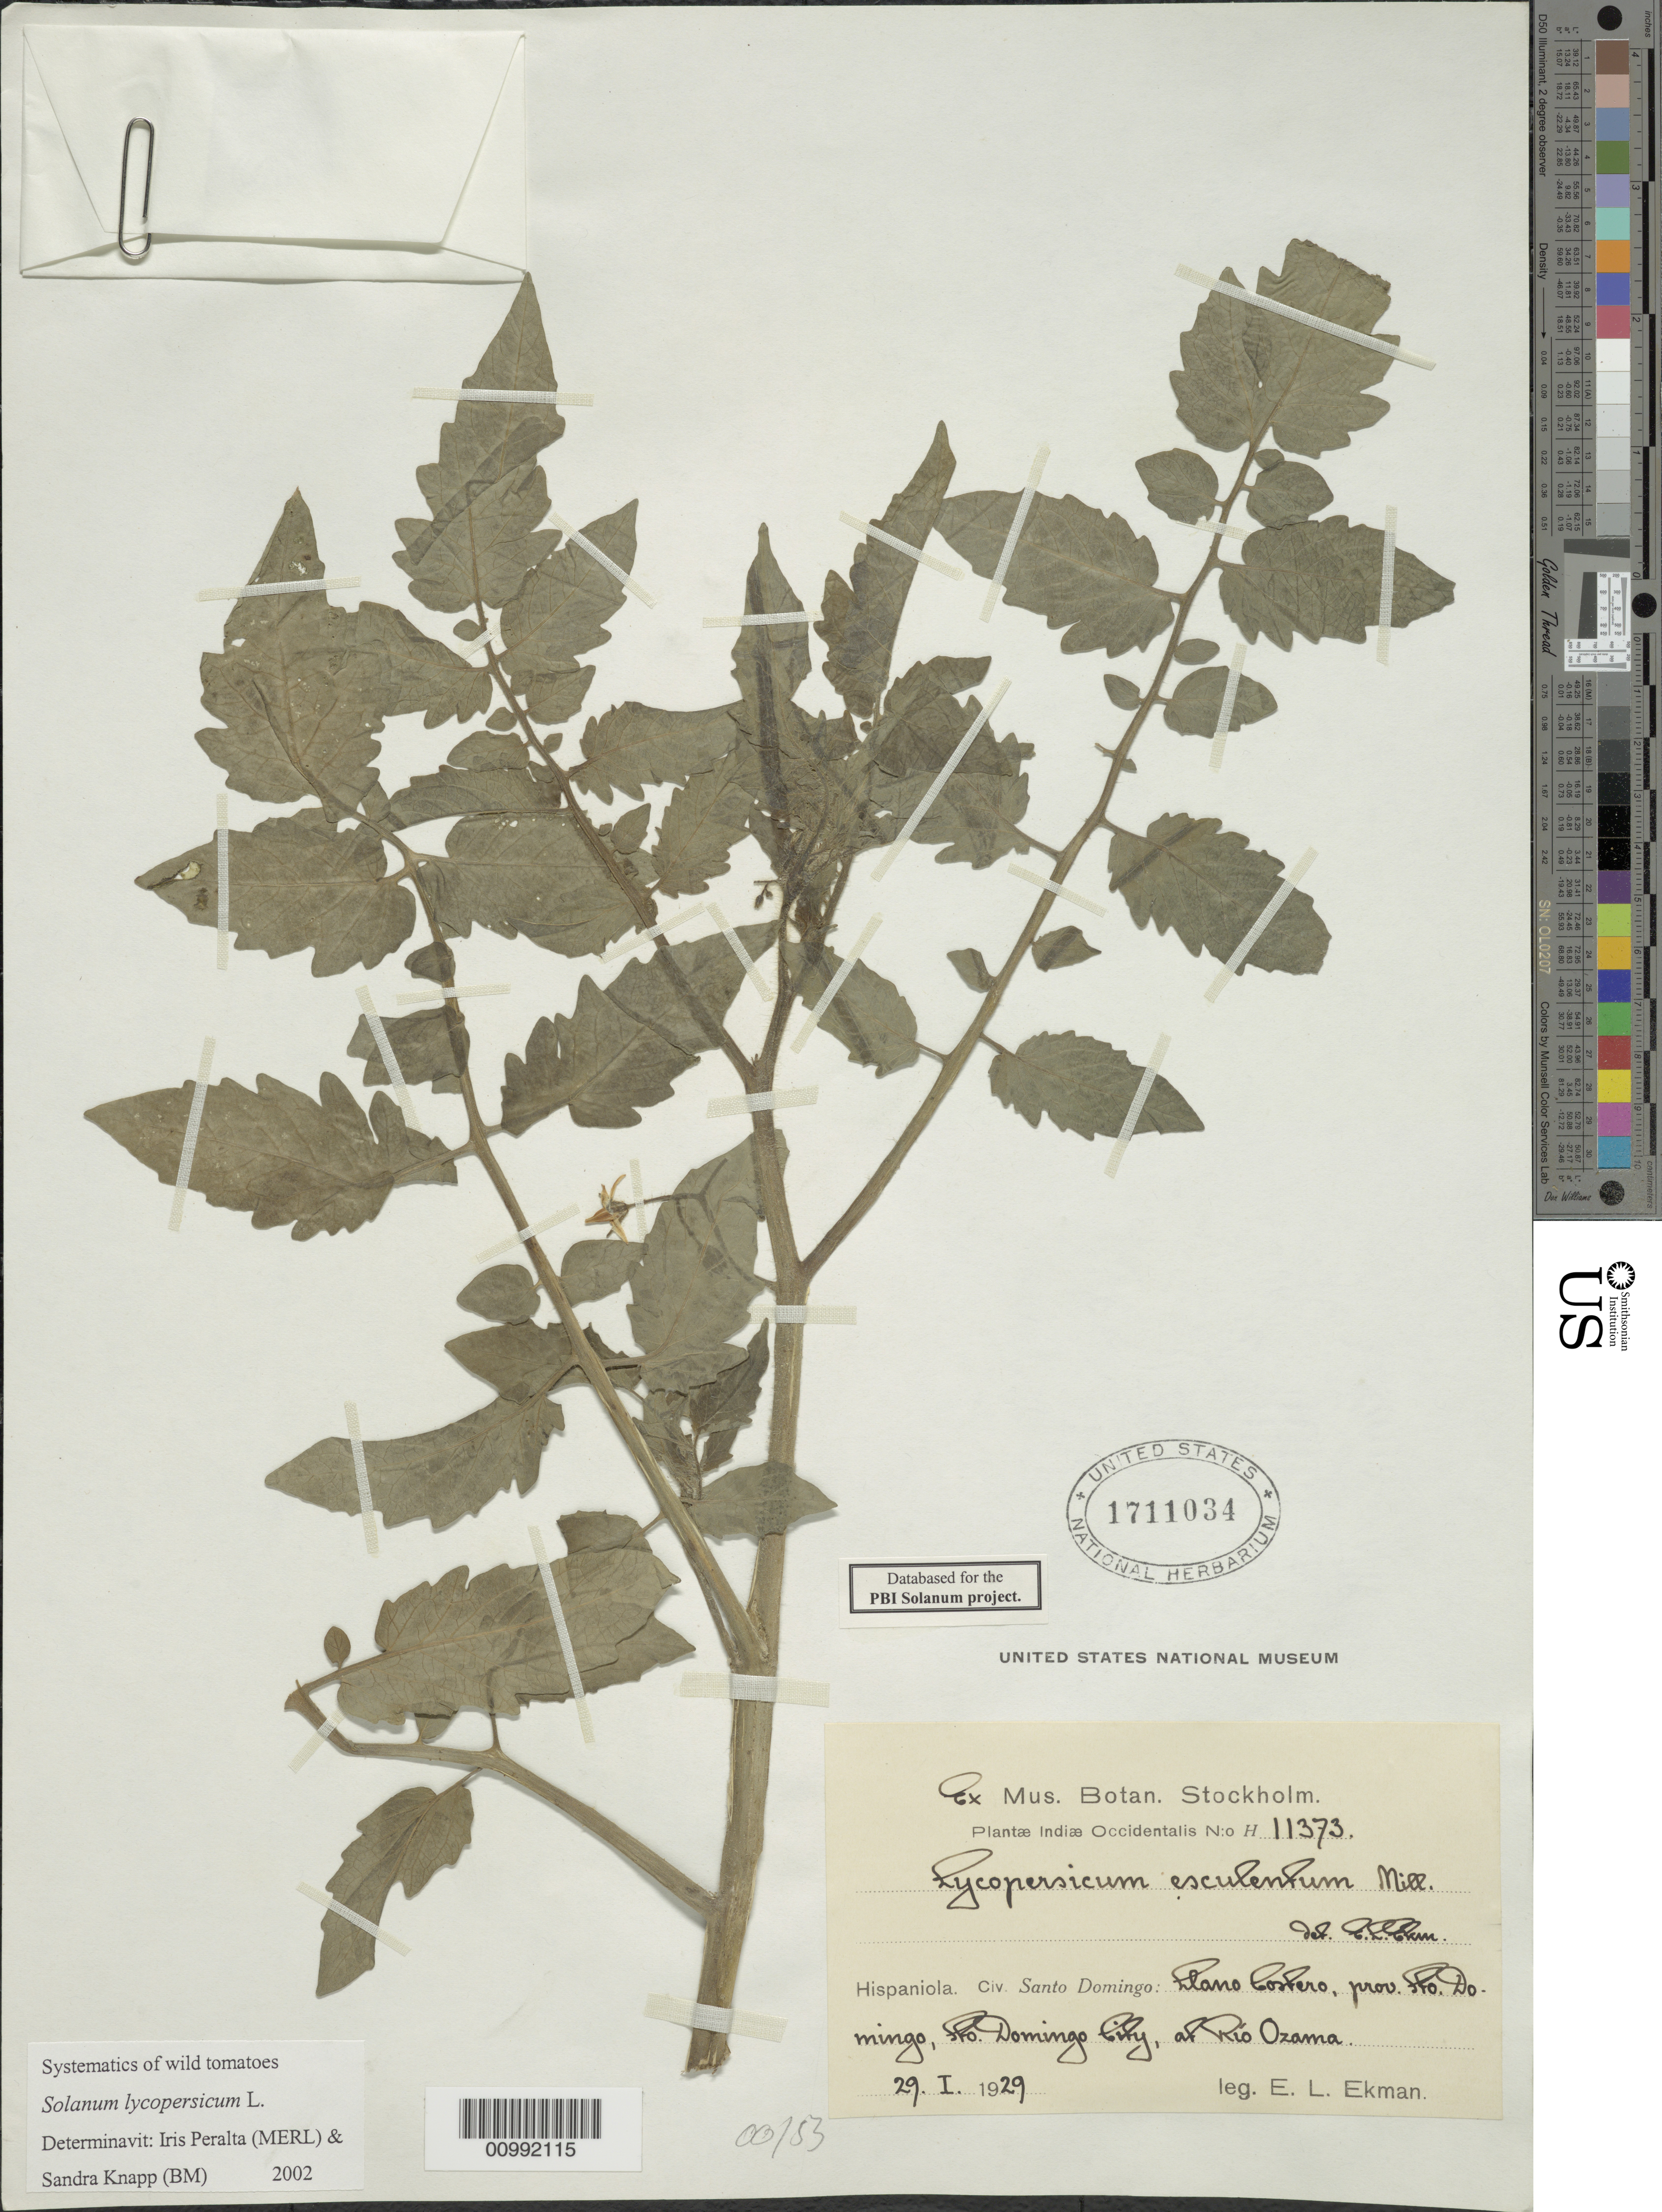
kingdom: Plantae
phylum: Tracheophyta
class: Magnoliopsida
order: Solanales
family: Solanaceae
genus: Solanum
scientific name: Solanum lycopersicum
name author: L.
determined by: Peralta, Iris E.; Knapp, S. D.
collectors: E. L. Ekman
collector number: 11373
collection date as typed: Jan 1929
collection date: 1929-01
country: Dominican Republic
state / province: Distrito Nacional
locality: Llano Castero, prov. Snata Domingo, Sto. Domingo City, at Rio Ozama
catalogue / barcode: US 1711034